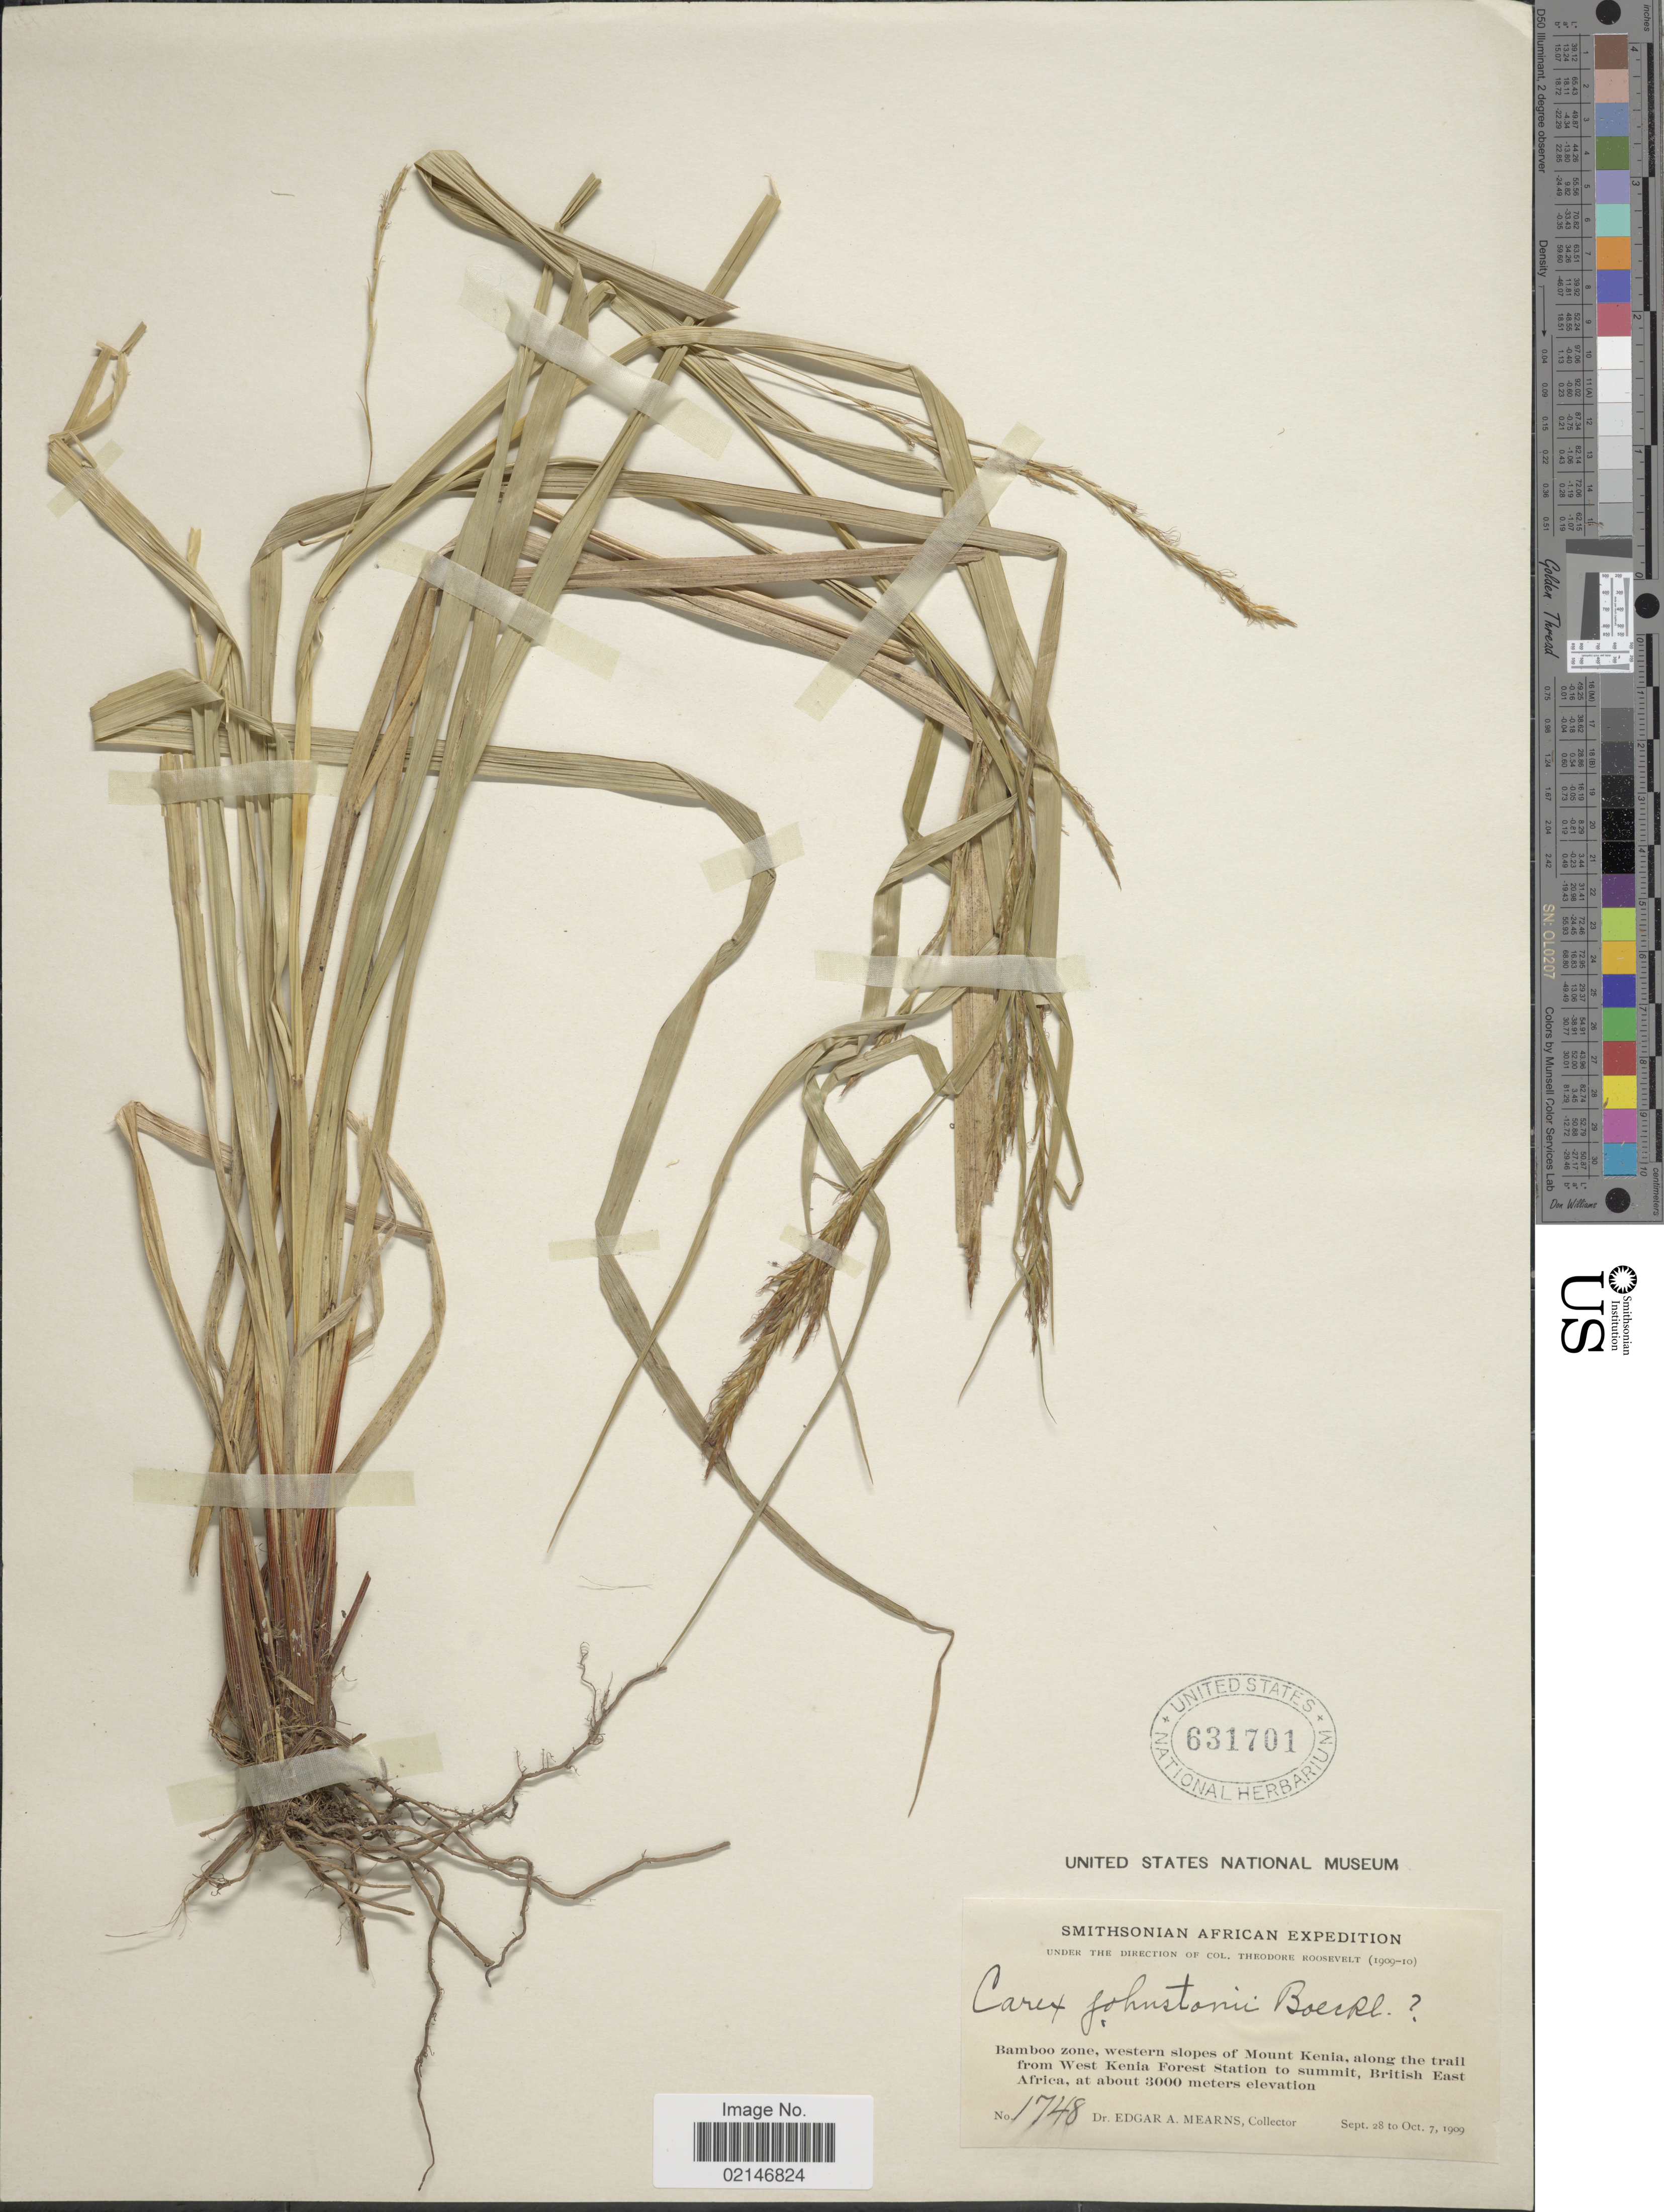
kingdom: Plantae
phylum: Tracheophyta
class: Liliopsida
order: Poales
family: Cyperaceae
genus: Carex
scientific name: Carex sp.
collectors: E. A. Mearns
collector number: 1748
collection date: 1909-09-28/1909-10-07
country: Kenya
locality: Bamboo zone, western slopes of Mount Kenia, along the trail from West Kenia Forest Station to summit, British East Africa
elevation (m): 3000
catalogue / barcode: US 631701